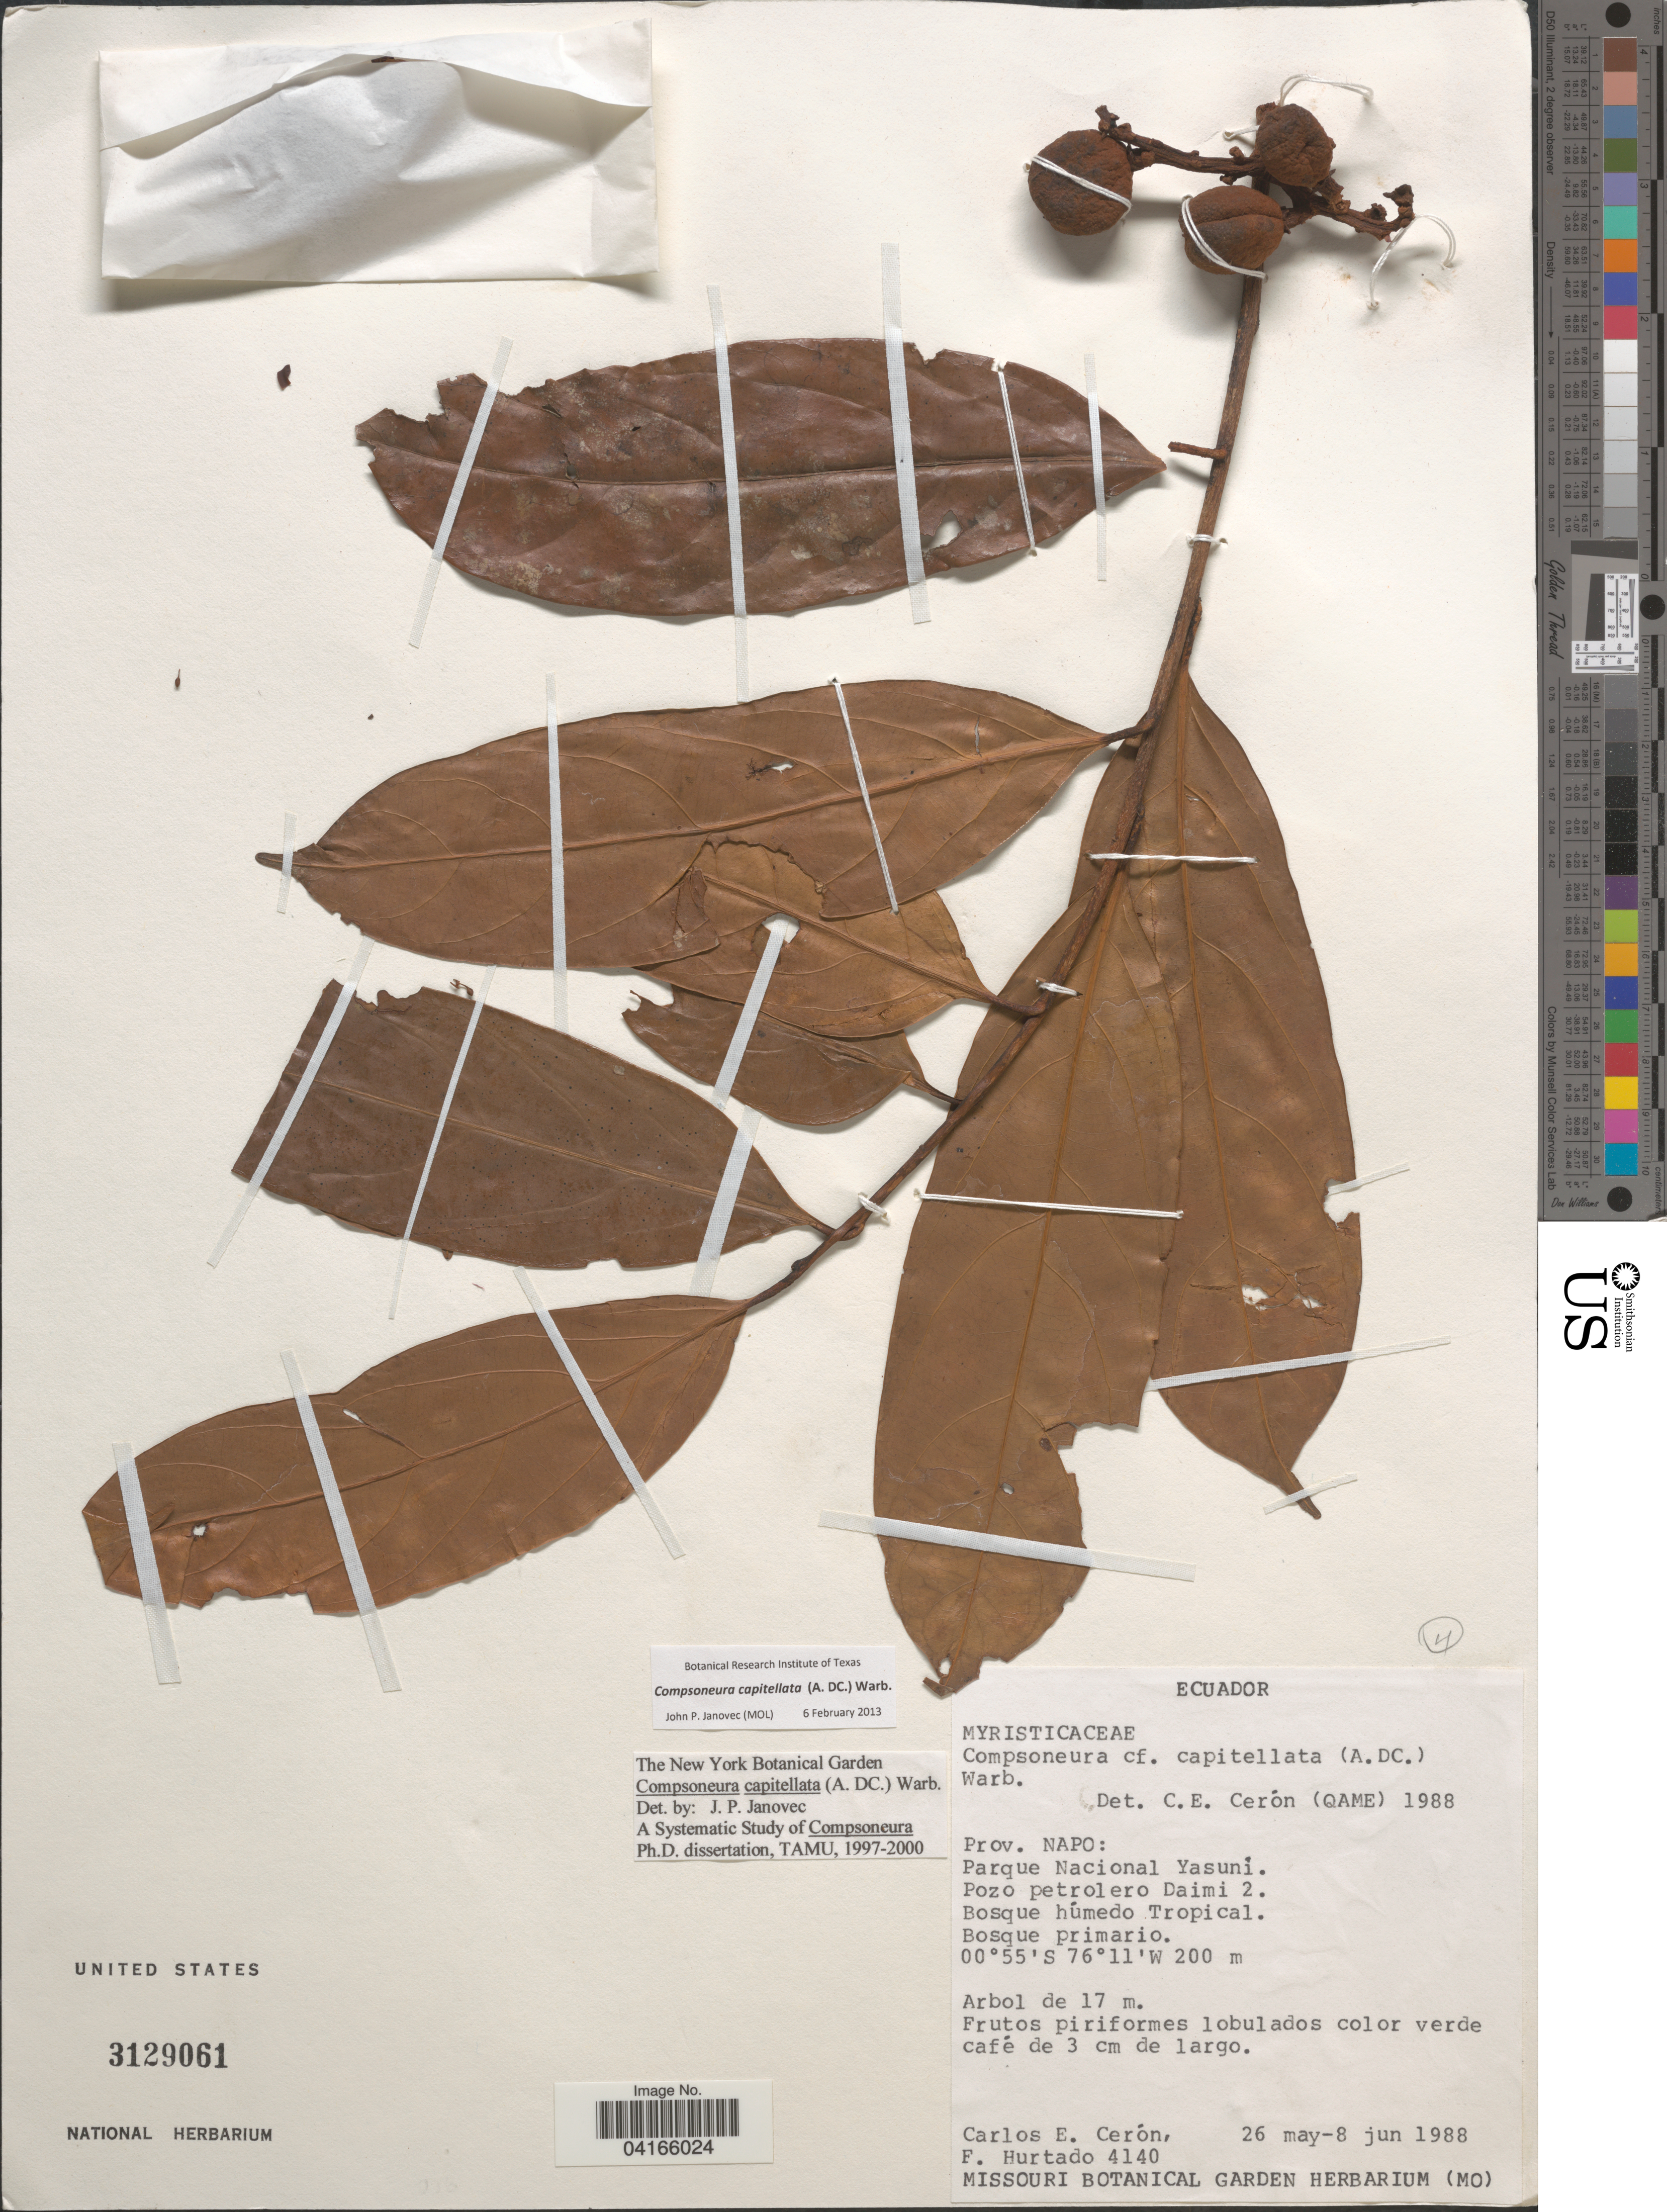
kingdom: Plantae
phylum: Tracheophyta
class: Magnoliopsida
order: Magnoliales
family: Myristicaceae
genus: Compsoneura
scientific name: Compsoneura capitellata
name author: (A. DC.) Warb.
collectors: C. E. Cerón M. & F. Hurtado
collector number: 4140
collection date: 1988-05-26/1988-06-08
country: Ecuador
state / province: Napo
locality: Parque Nacional Yasuní. Pozo petrolero Daimi 2.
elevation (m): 200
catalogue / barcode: US 3129061